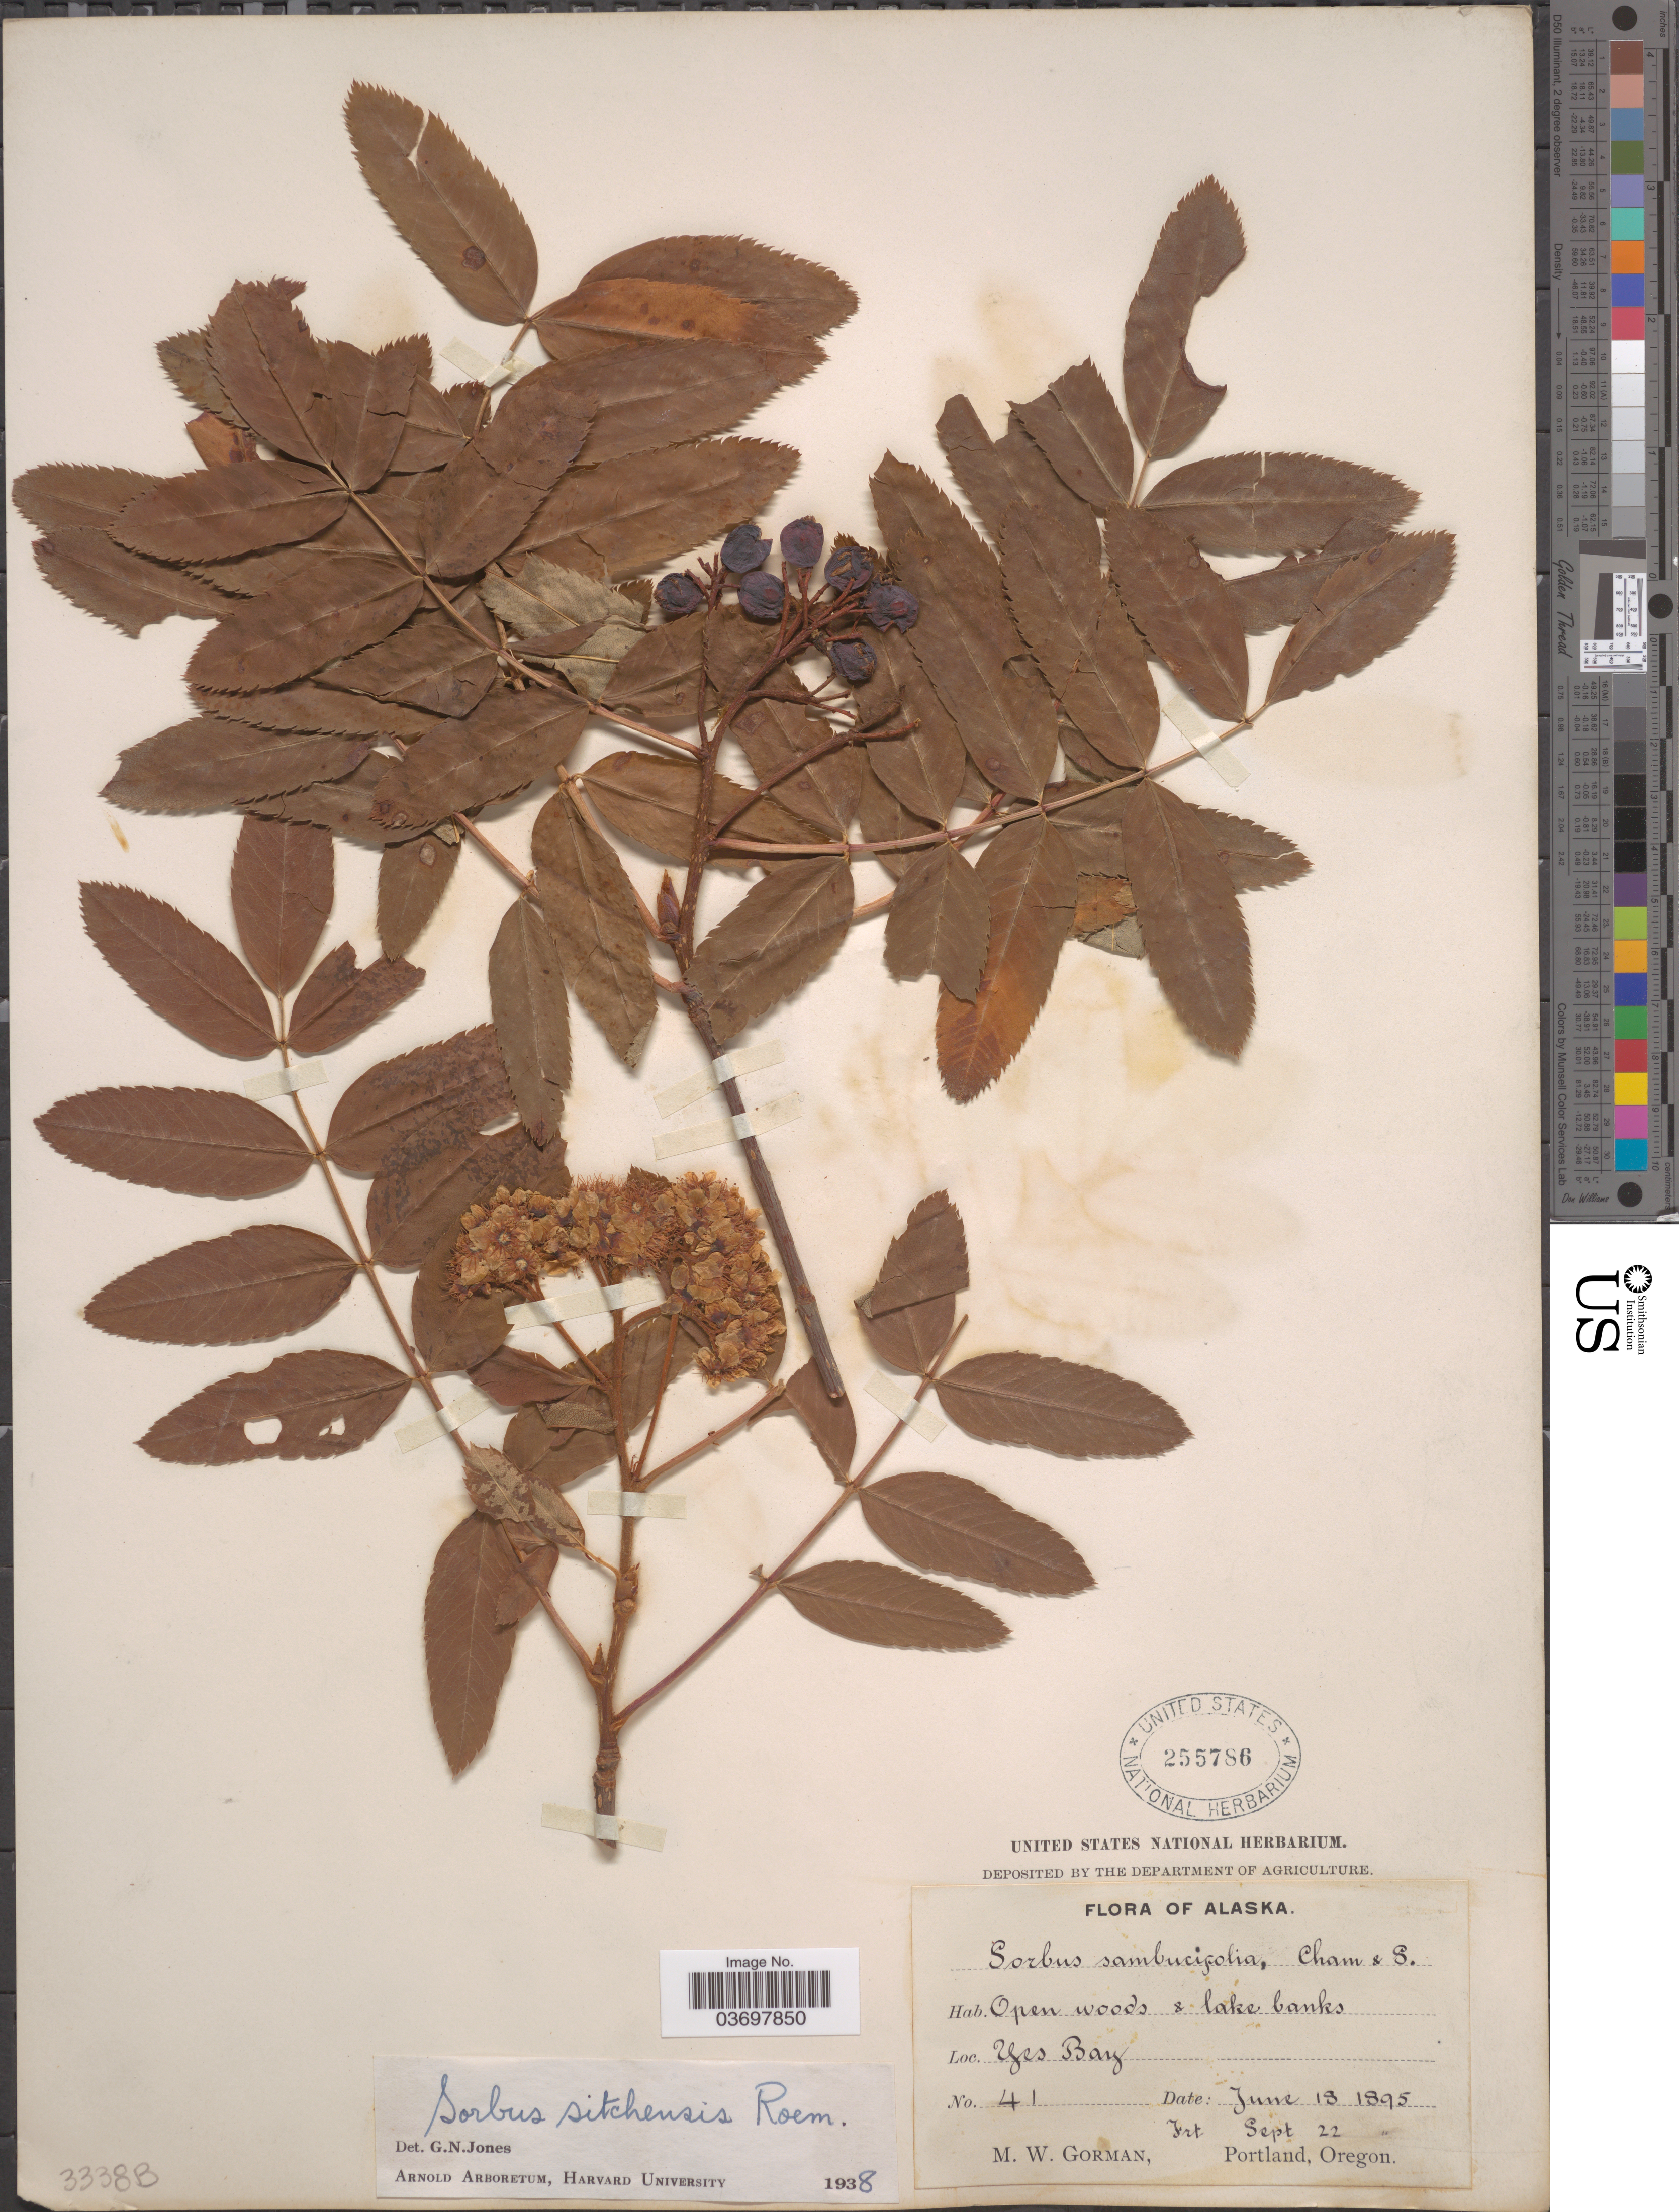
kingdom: Plantae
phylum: Tracheophyta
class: Magnoliopsida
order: Rosales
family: Rosaceae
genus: Sorbus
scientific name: Sorbus sitchensis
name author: M. Roem.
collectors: M. W. Gorman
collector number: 41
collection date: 1895-06-18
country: United States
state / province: Alaska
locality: Yes Bay.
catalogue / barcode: US 255786